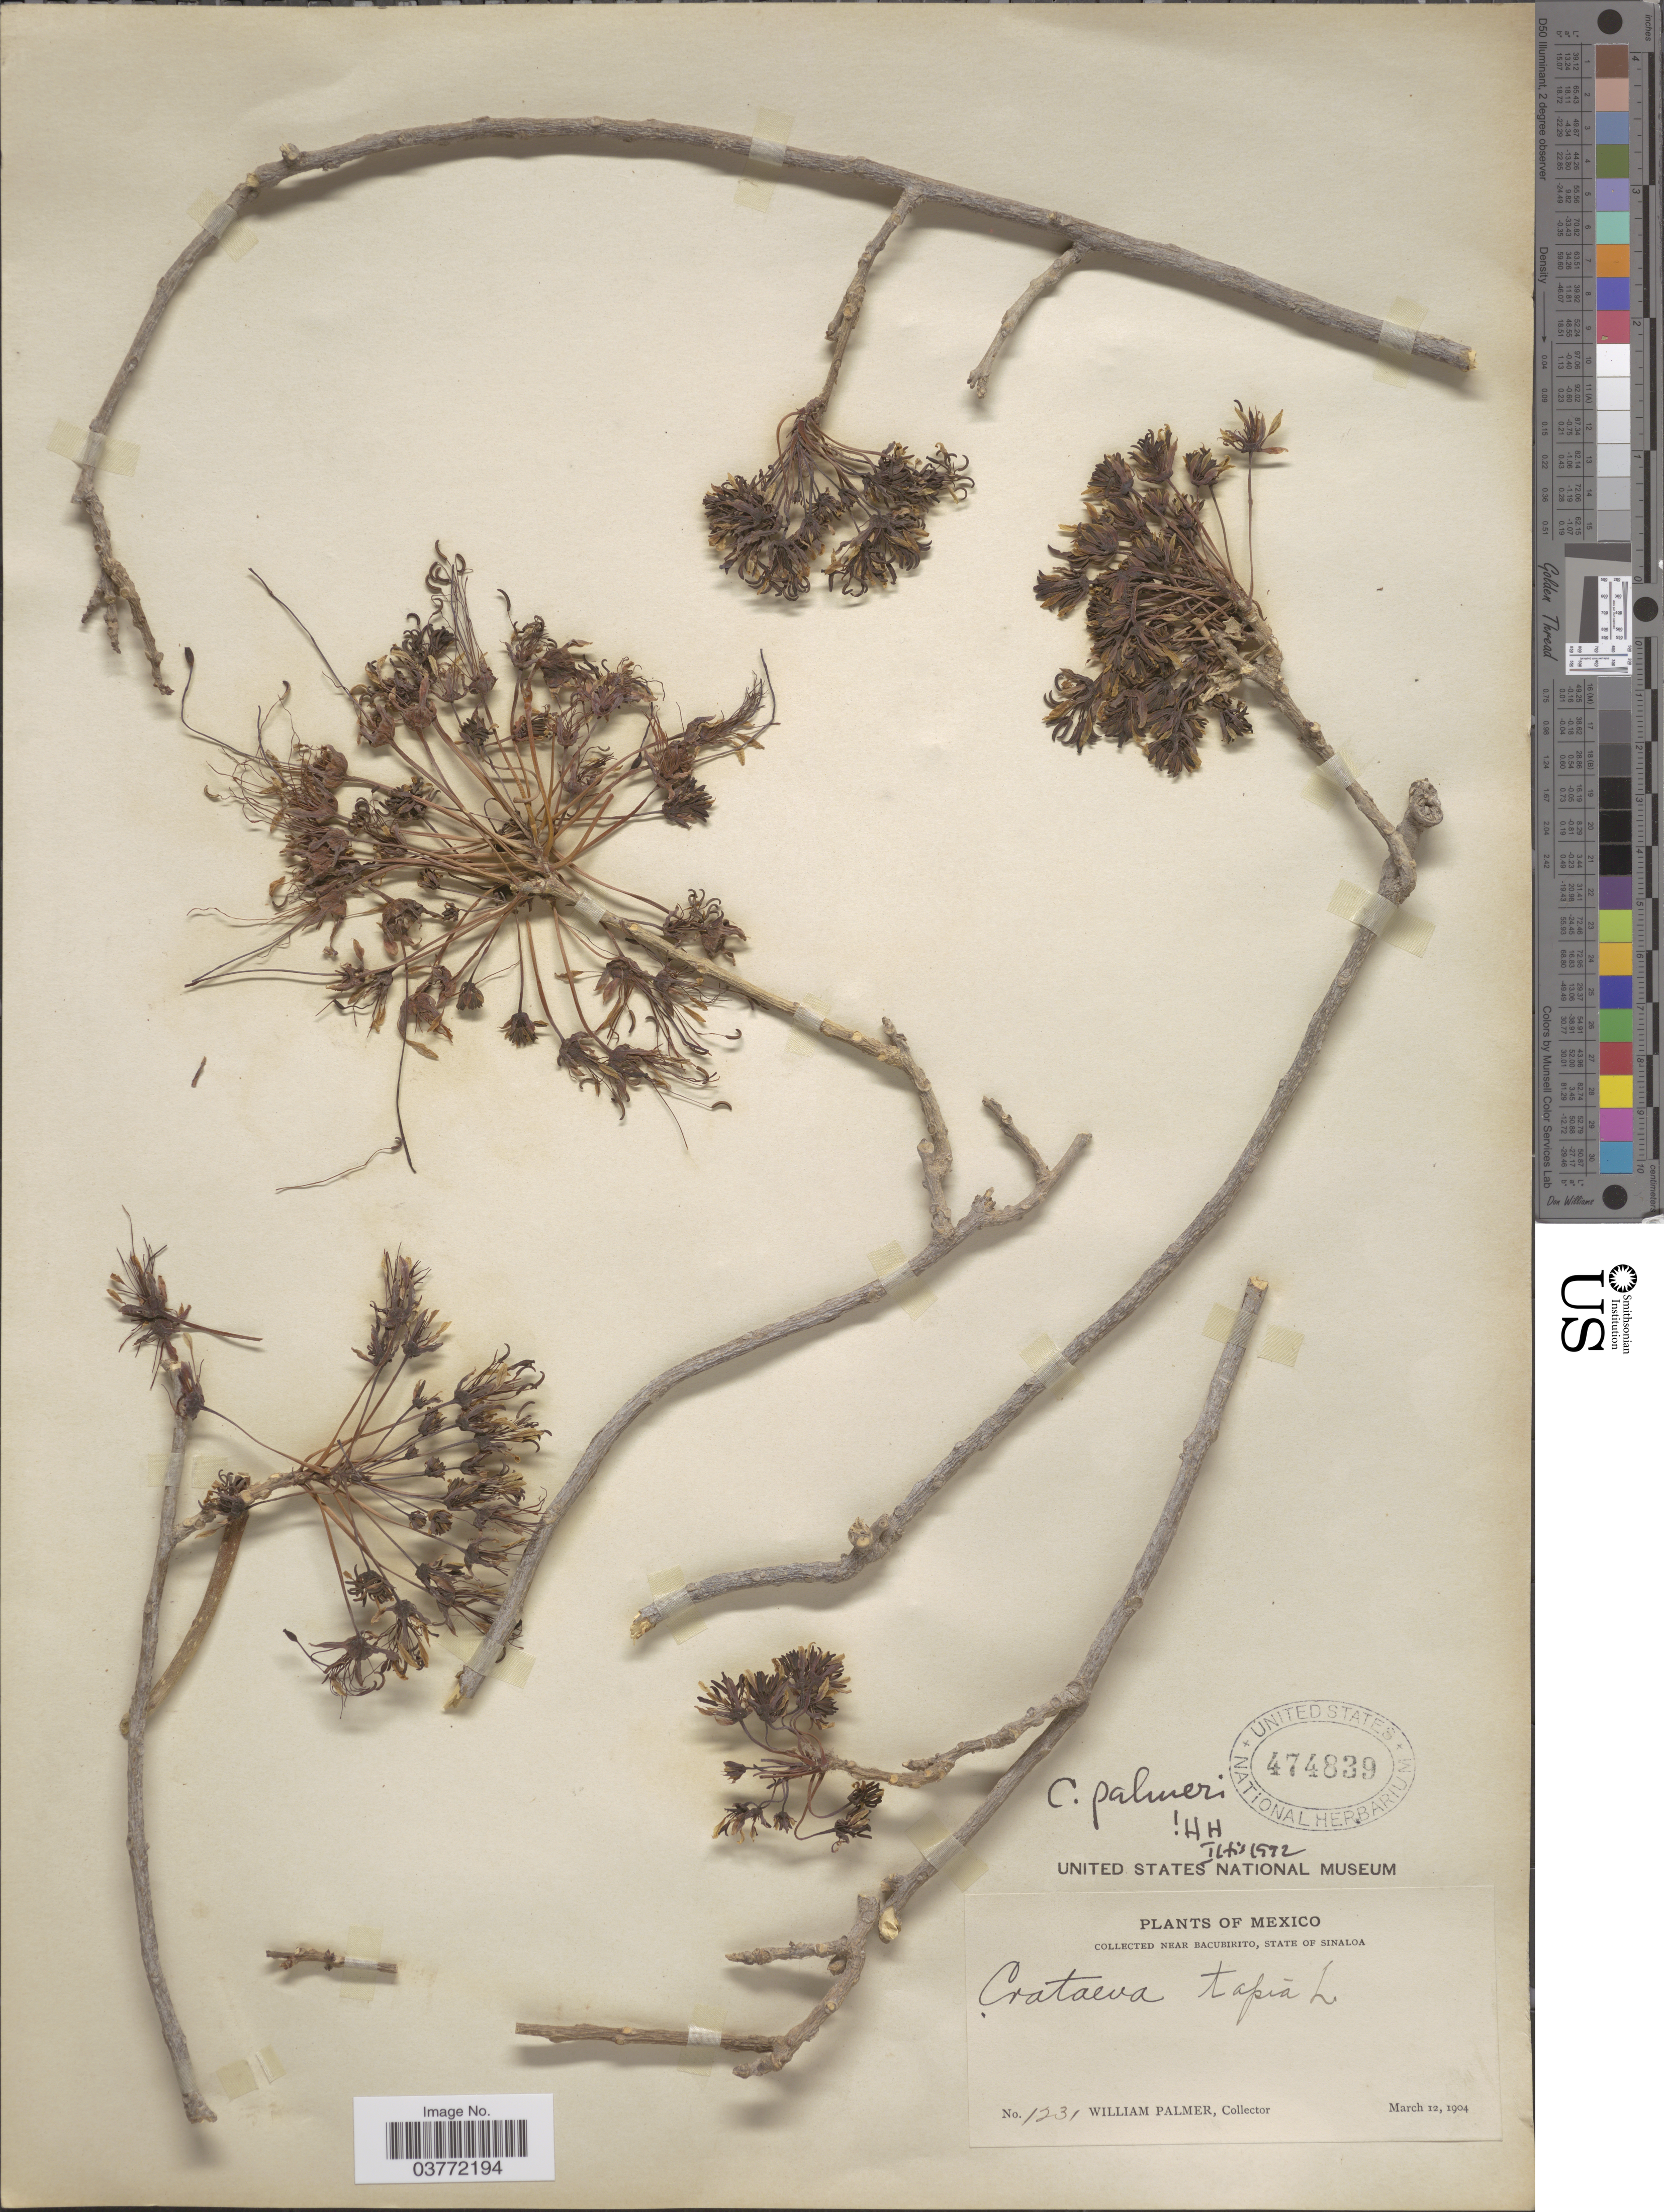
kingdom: Plantae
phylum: Tracheophyta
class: Magnoliopsida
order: Brassicales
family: Capparaceae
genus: Crateva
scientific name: Crateva palmeri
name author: Rose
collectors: W. Palmer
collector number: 1231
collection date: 1904-03-12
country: Mexico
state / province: Sinaloa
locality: Near Bacubirito.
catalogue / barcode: US 474839